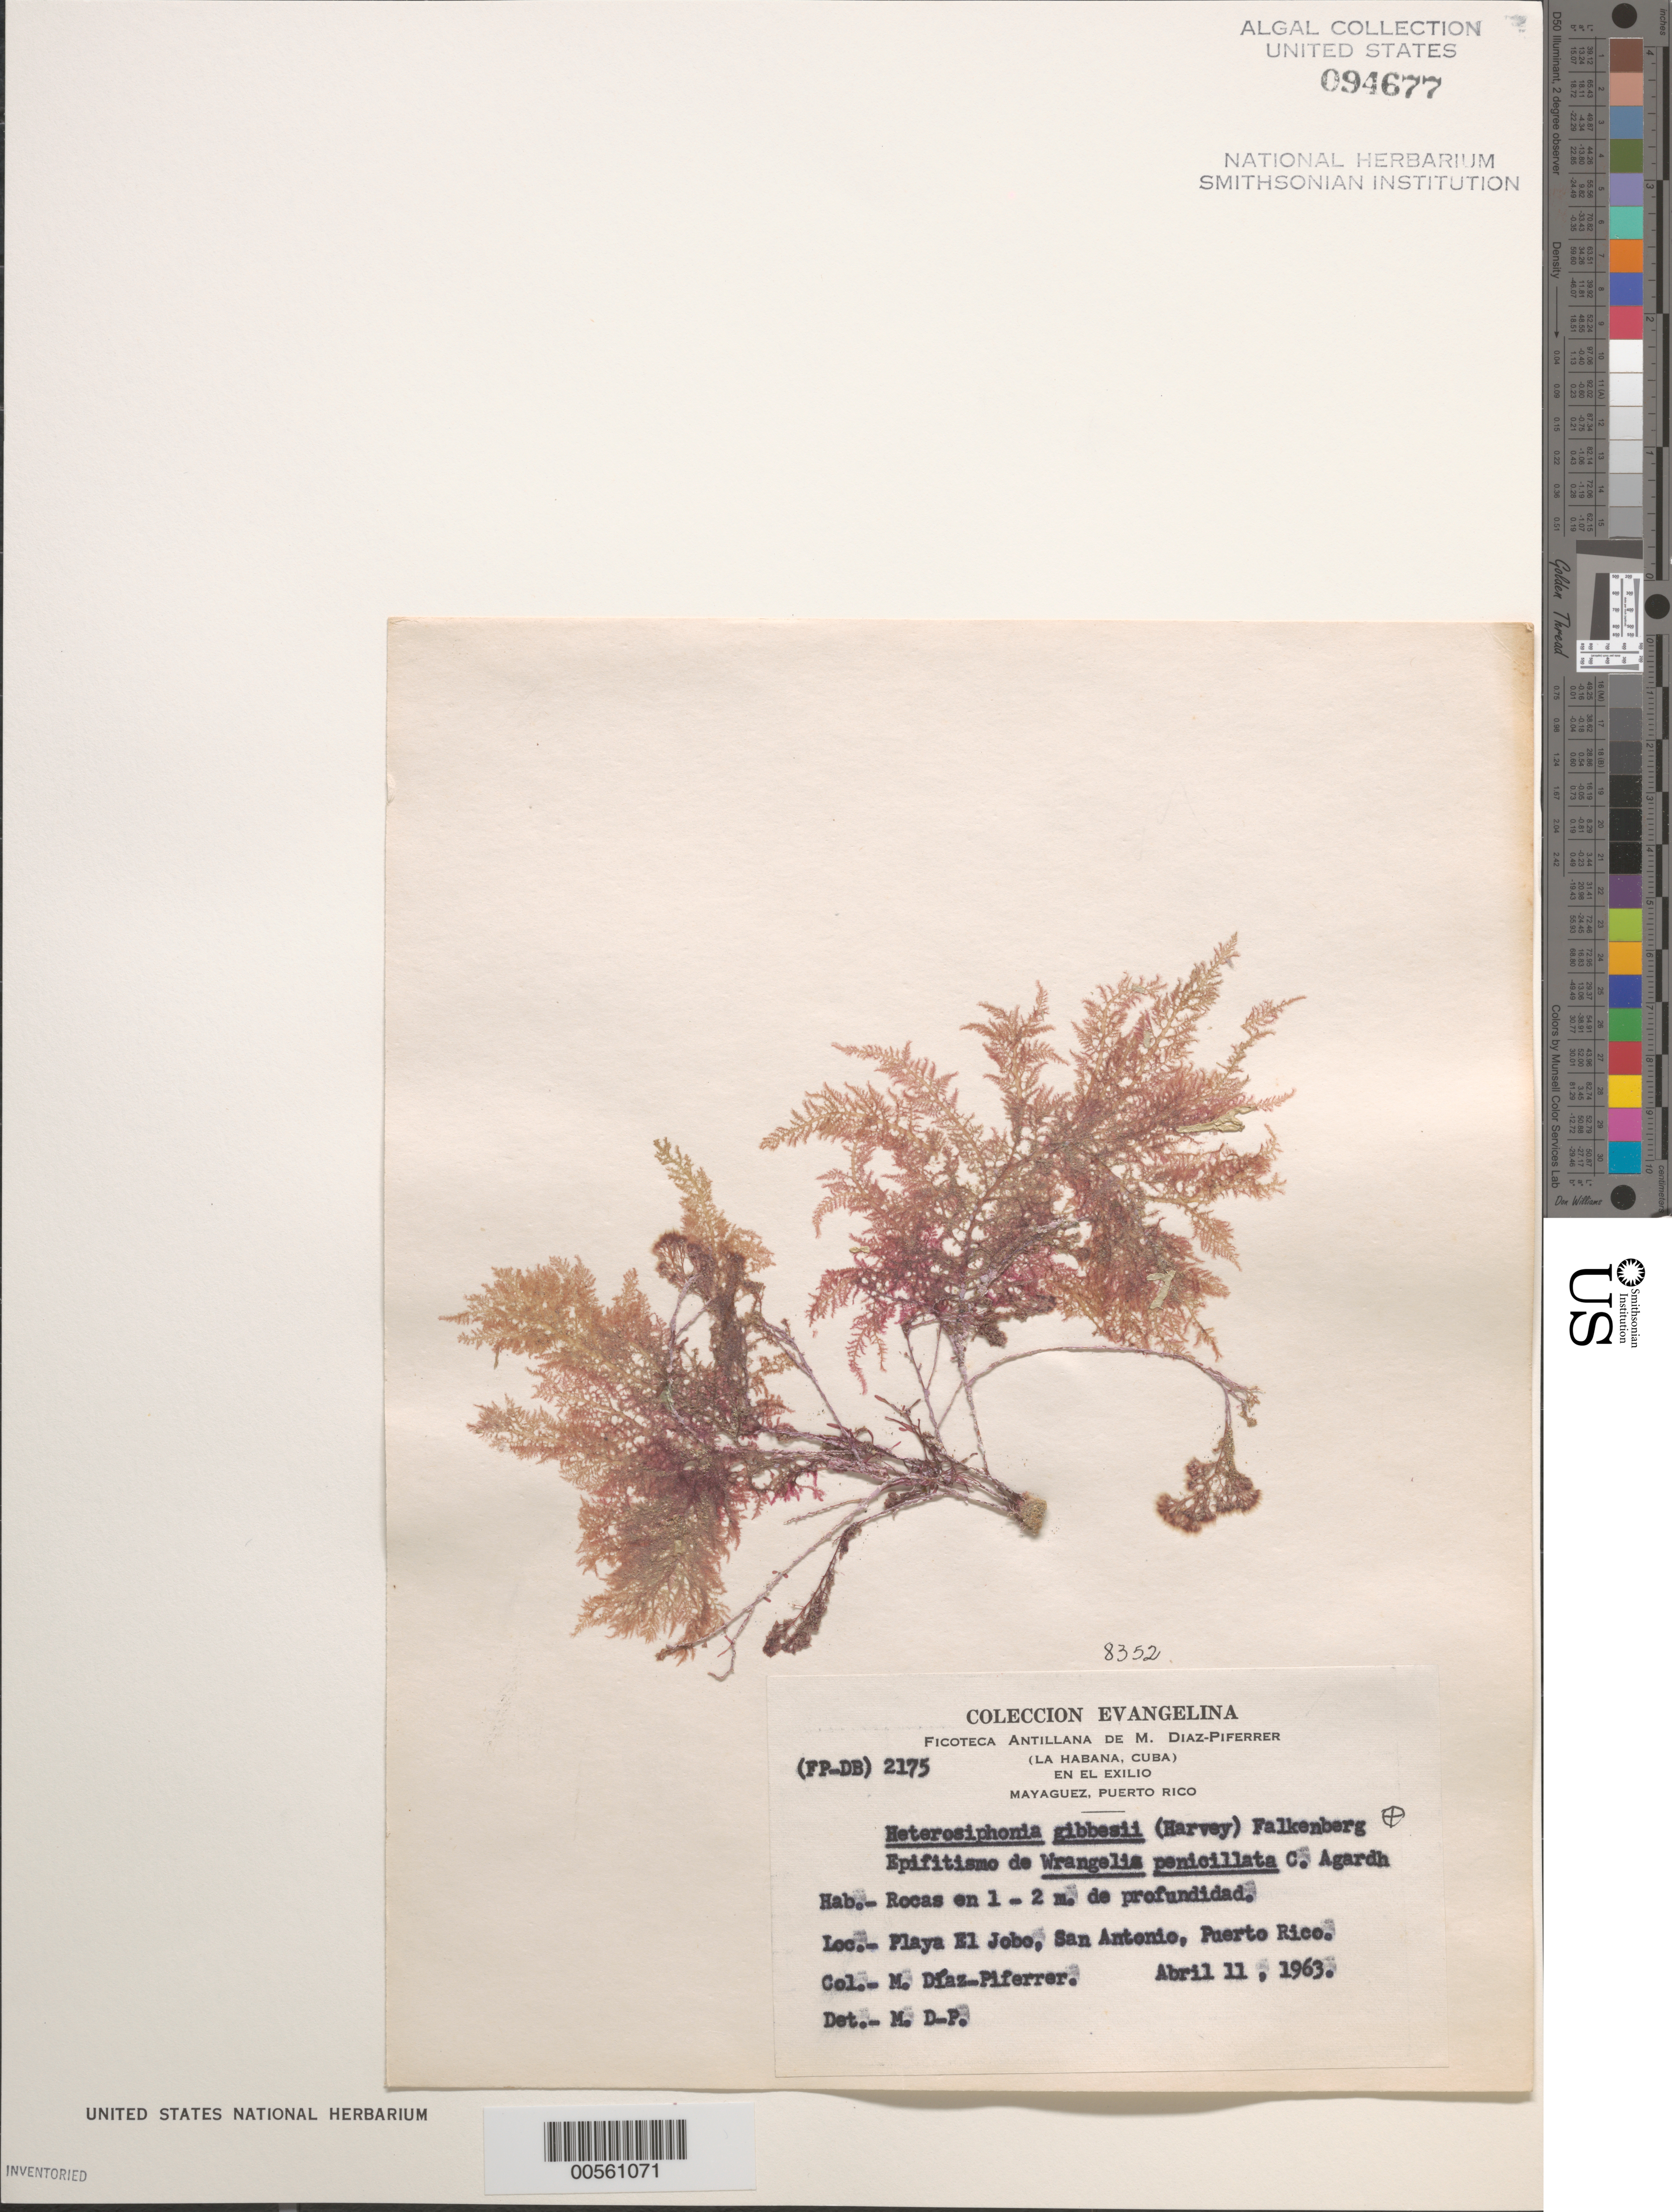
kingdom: Plantae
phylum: Rhodophyta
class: Florideophyceae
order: Ceramiales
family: Dasyaceae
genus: Heterosiphonia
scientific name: Heterosiphonia gibbesii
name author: (Harv.)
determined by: Diaz-Piferrer, M.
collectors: M. Diaz-Piferrer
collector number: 8352 & (FP-DB) 2175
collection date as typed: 11 Apr 1963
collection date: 1963-04-11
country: Puerto Rico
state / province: Isabela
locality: Playa El Jobo, San Antonio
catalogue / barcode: US 94677